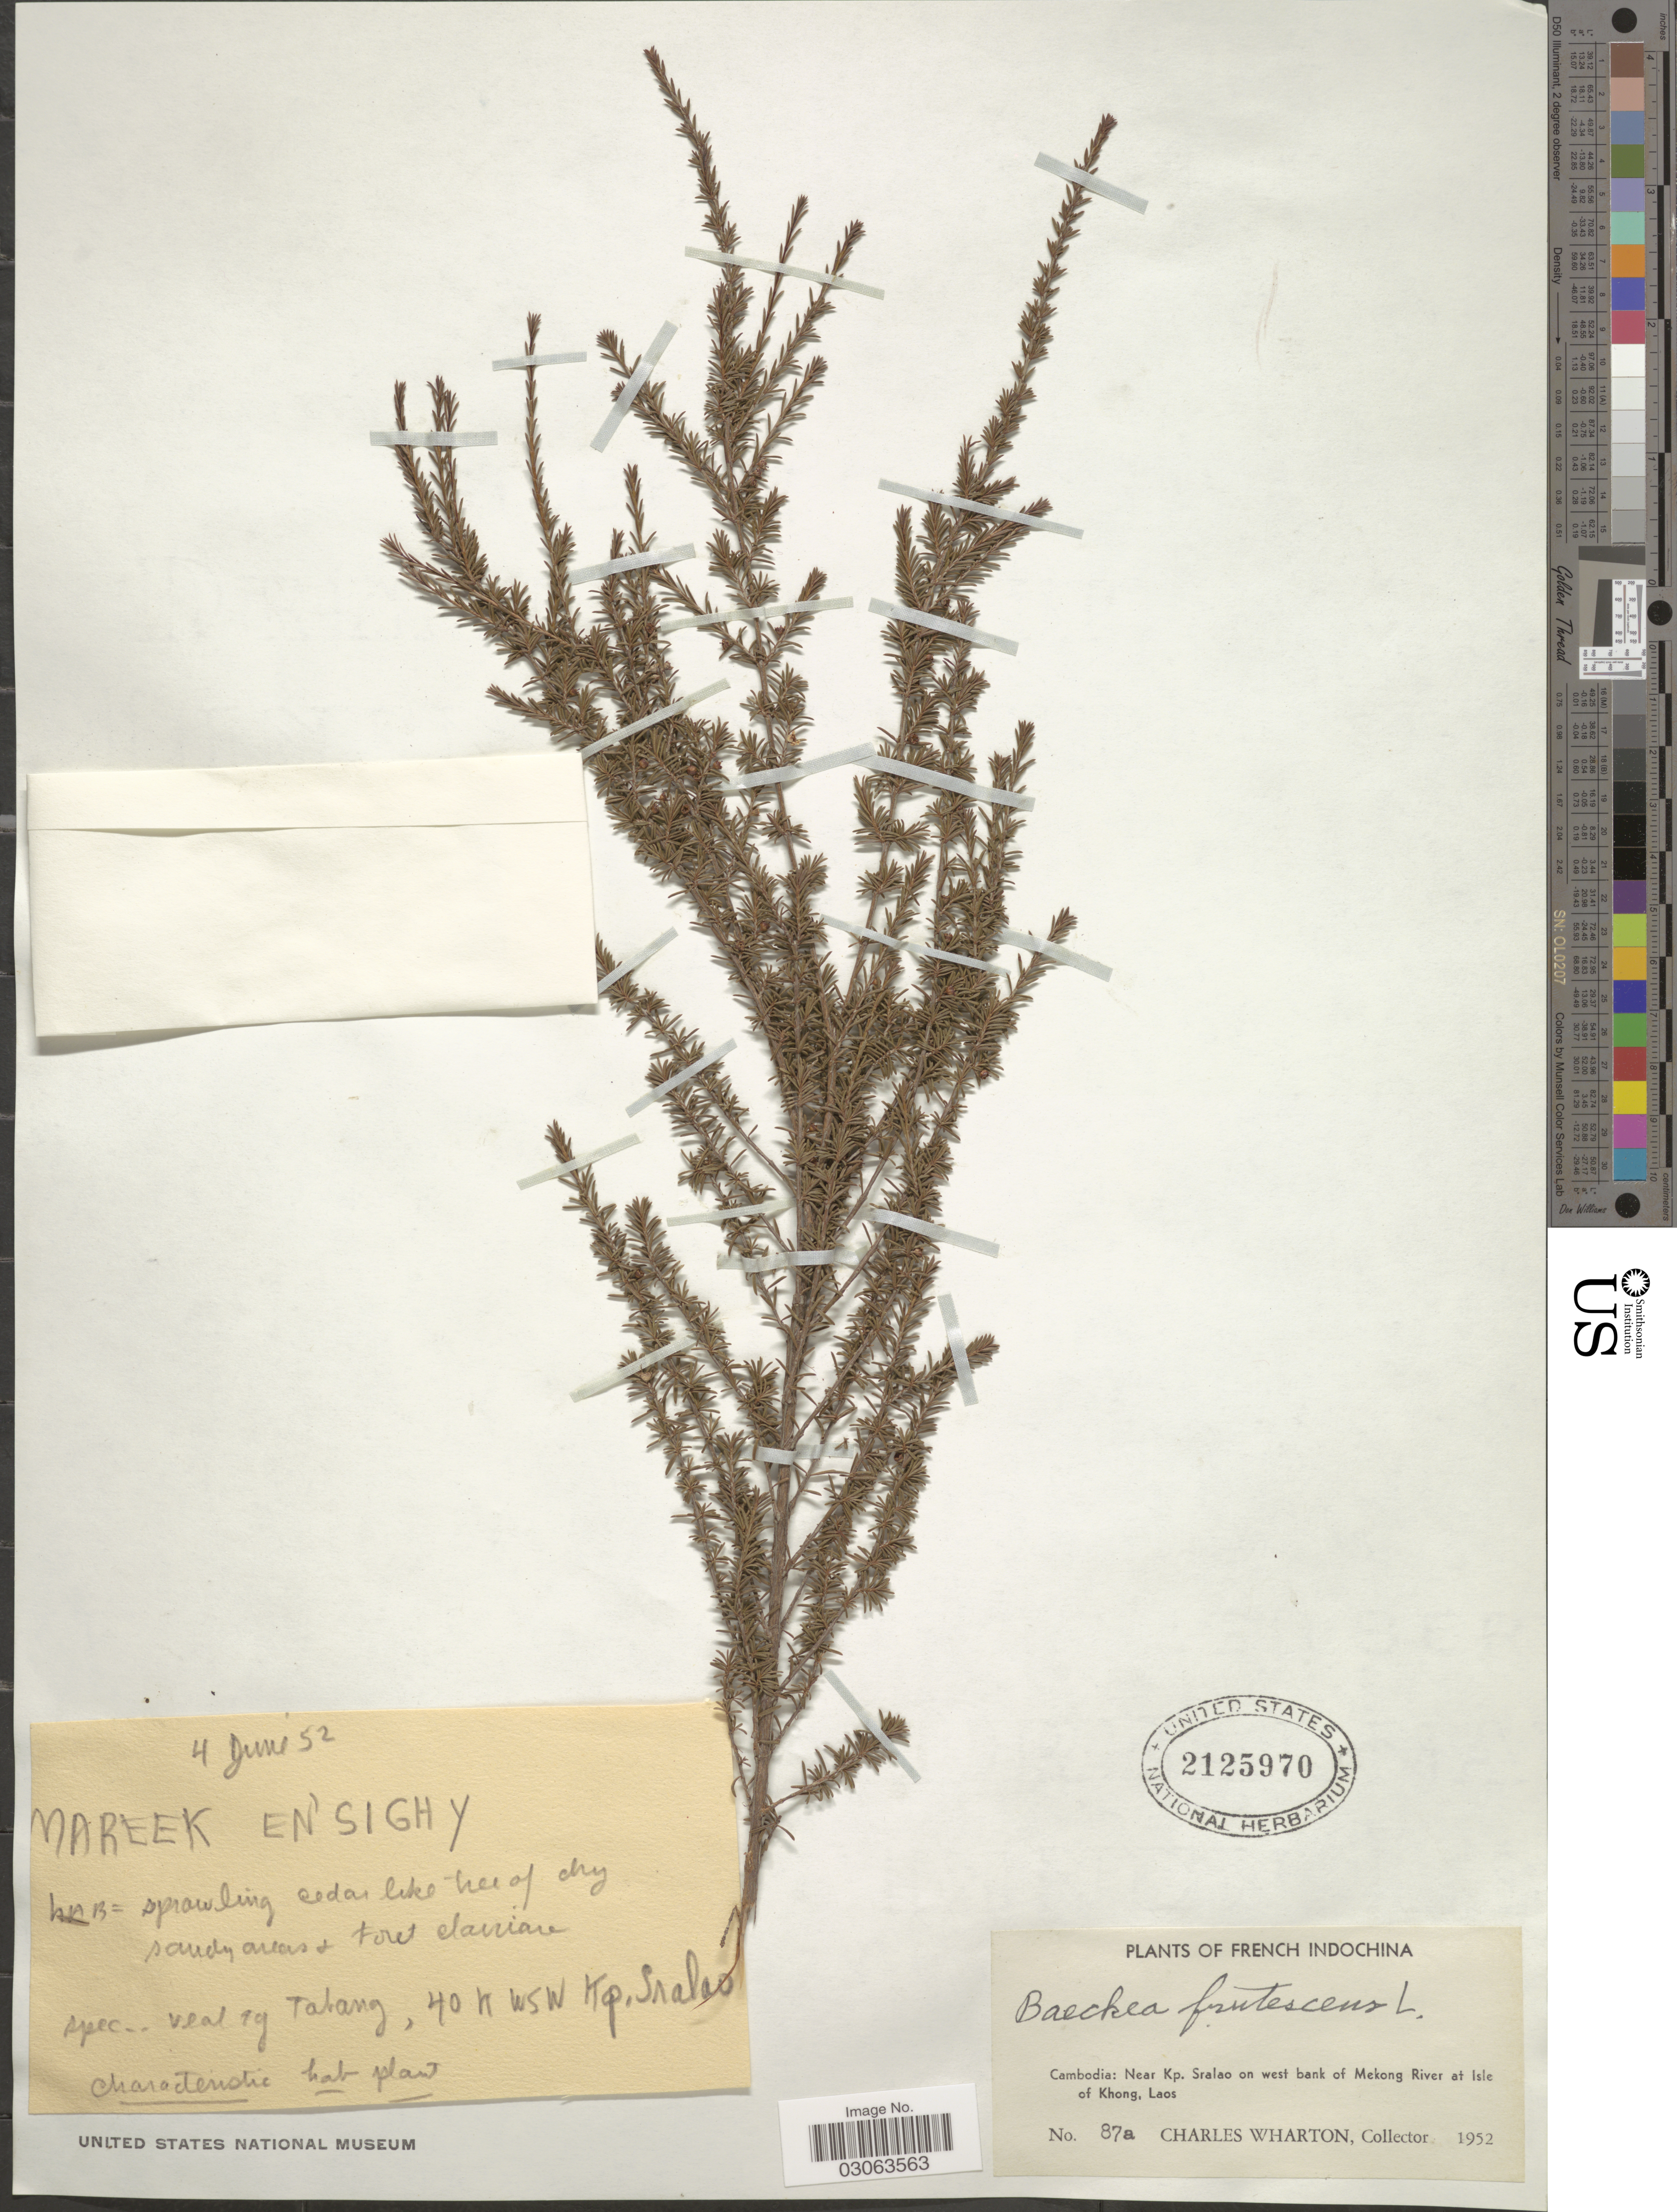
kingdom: Plantae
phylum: Tracheophyta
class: Magnoliopsida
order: Myrtales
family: Myrtaceae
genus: Baeckea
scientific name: Baeckea frutescens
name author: L.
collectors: C. Wharton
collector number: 87a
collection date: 1952-06-04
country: Cambodia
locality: French Indochina. Near Kp. Sralao on west bank of Mekong River at Isle of Khong, Laos.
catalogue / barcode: US 2125970